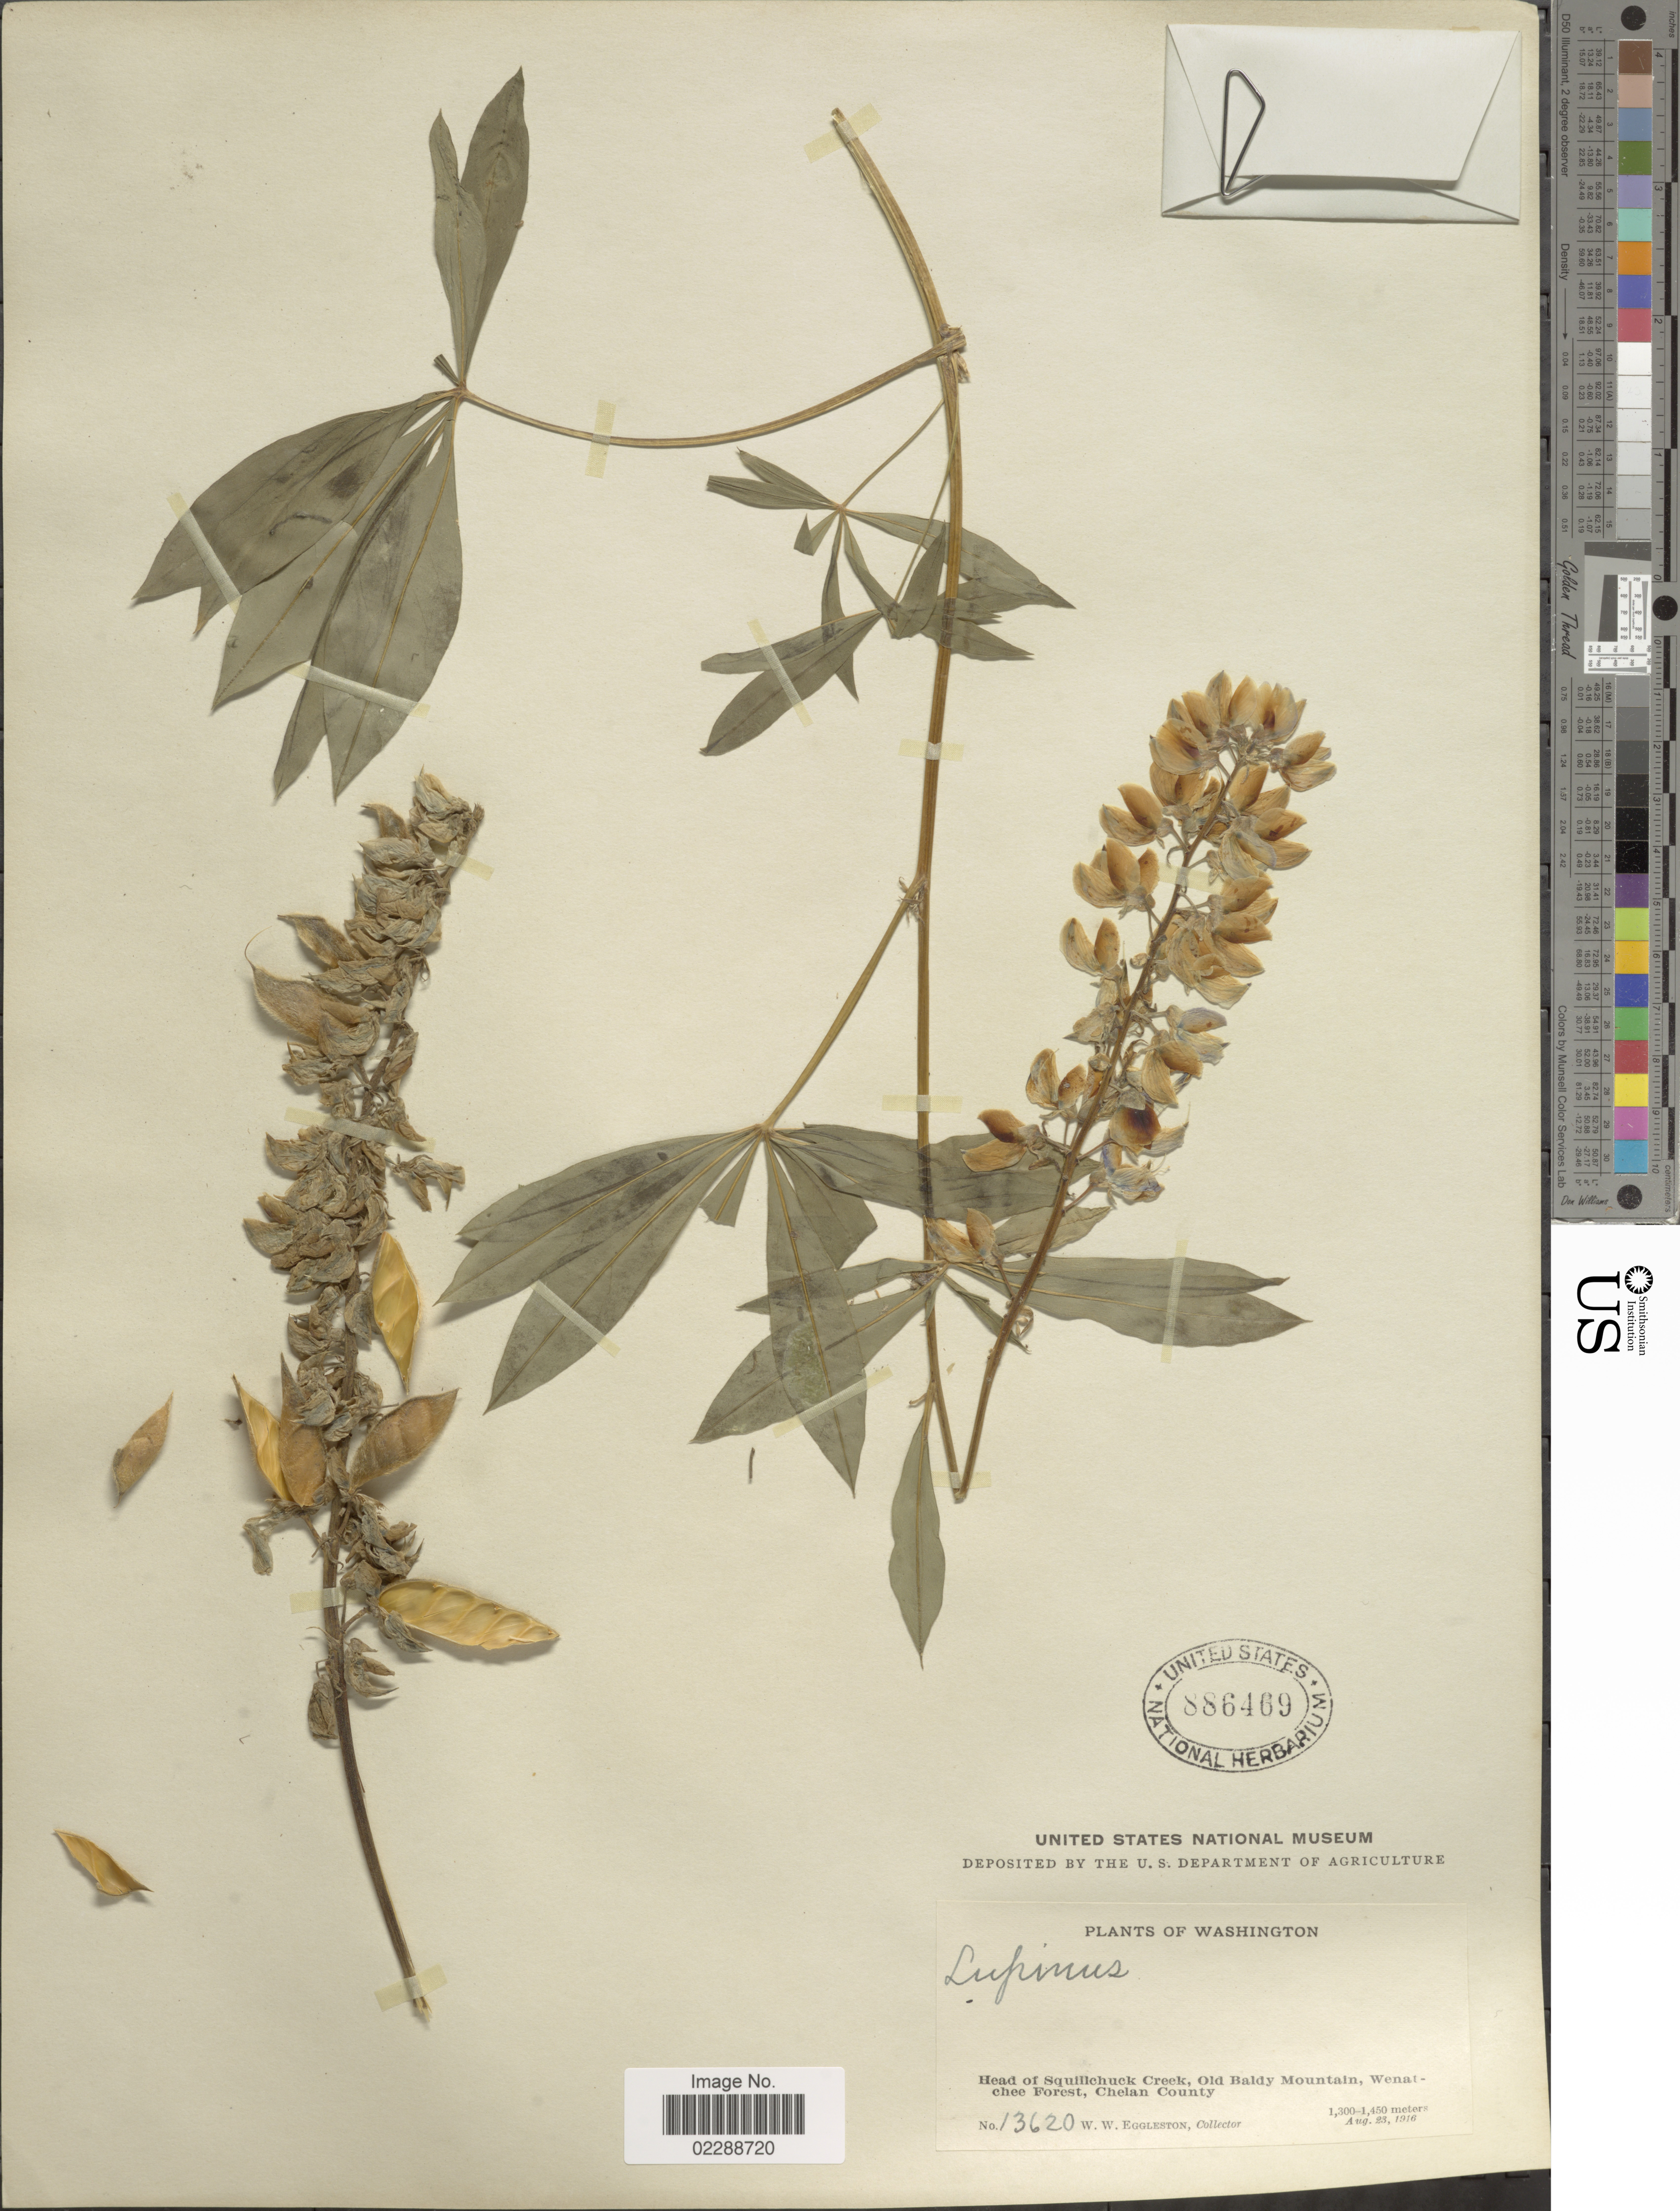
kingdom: Plantae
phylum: Tracheophyta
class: Magnoliopsida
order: Fabales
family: Fabaceae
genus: Lupinus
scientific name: Lupinus sp.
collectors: W. W. Eggleston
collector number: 6787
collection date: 1903-05-27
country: United States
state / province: California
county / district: Monterey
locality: Monterey County, Sand hills, Point Pinos near Pacific Grove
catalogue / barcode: US 467206